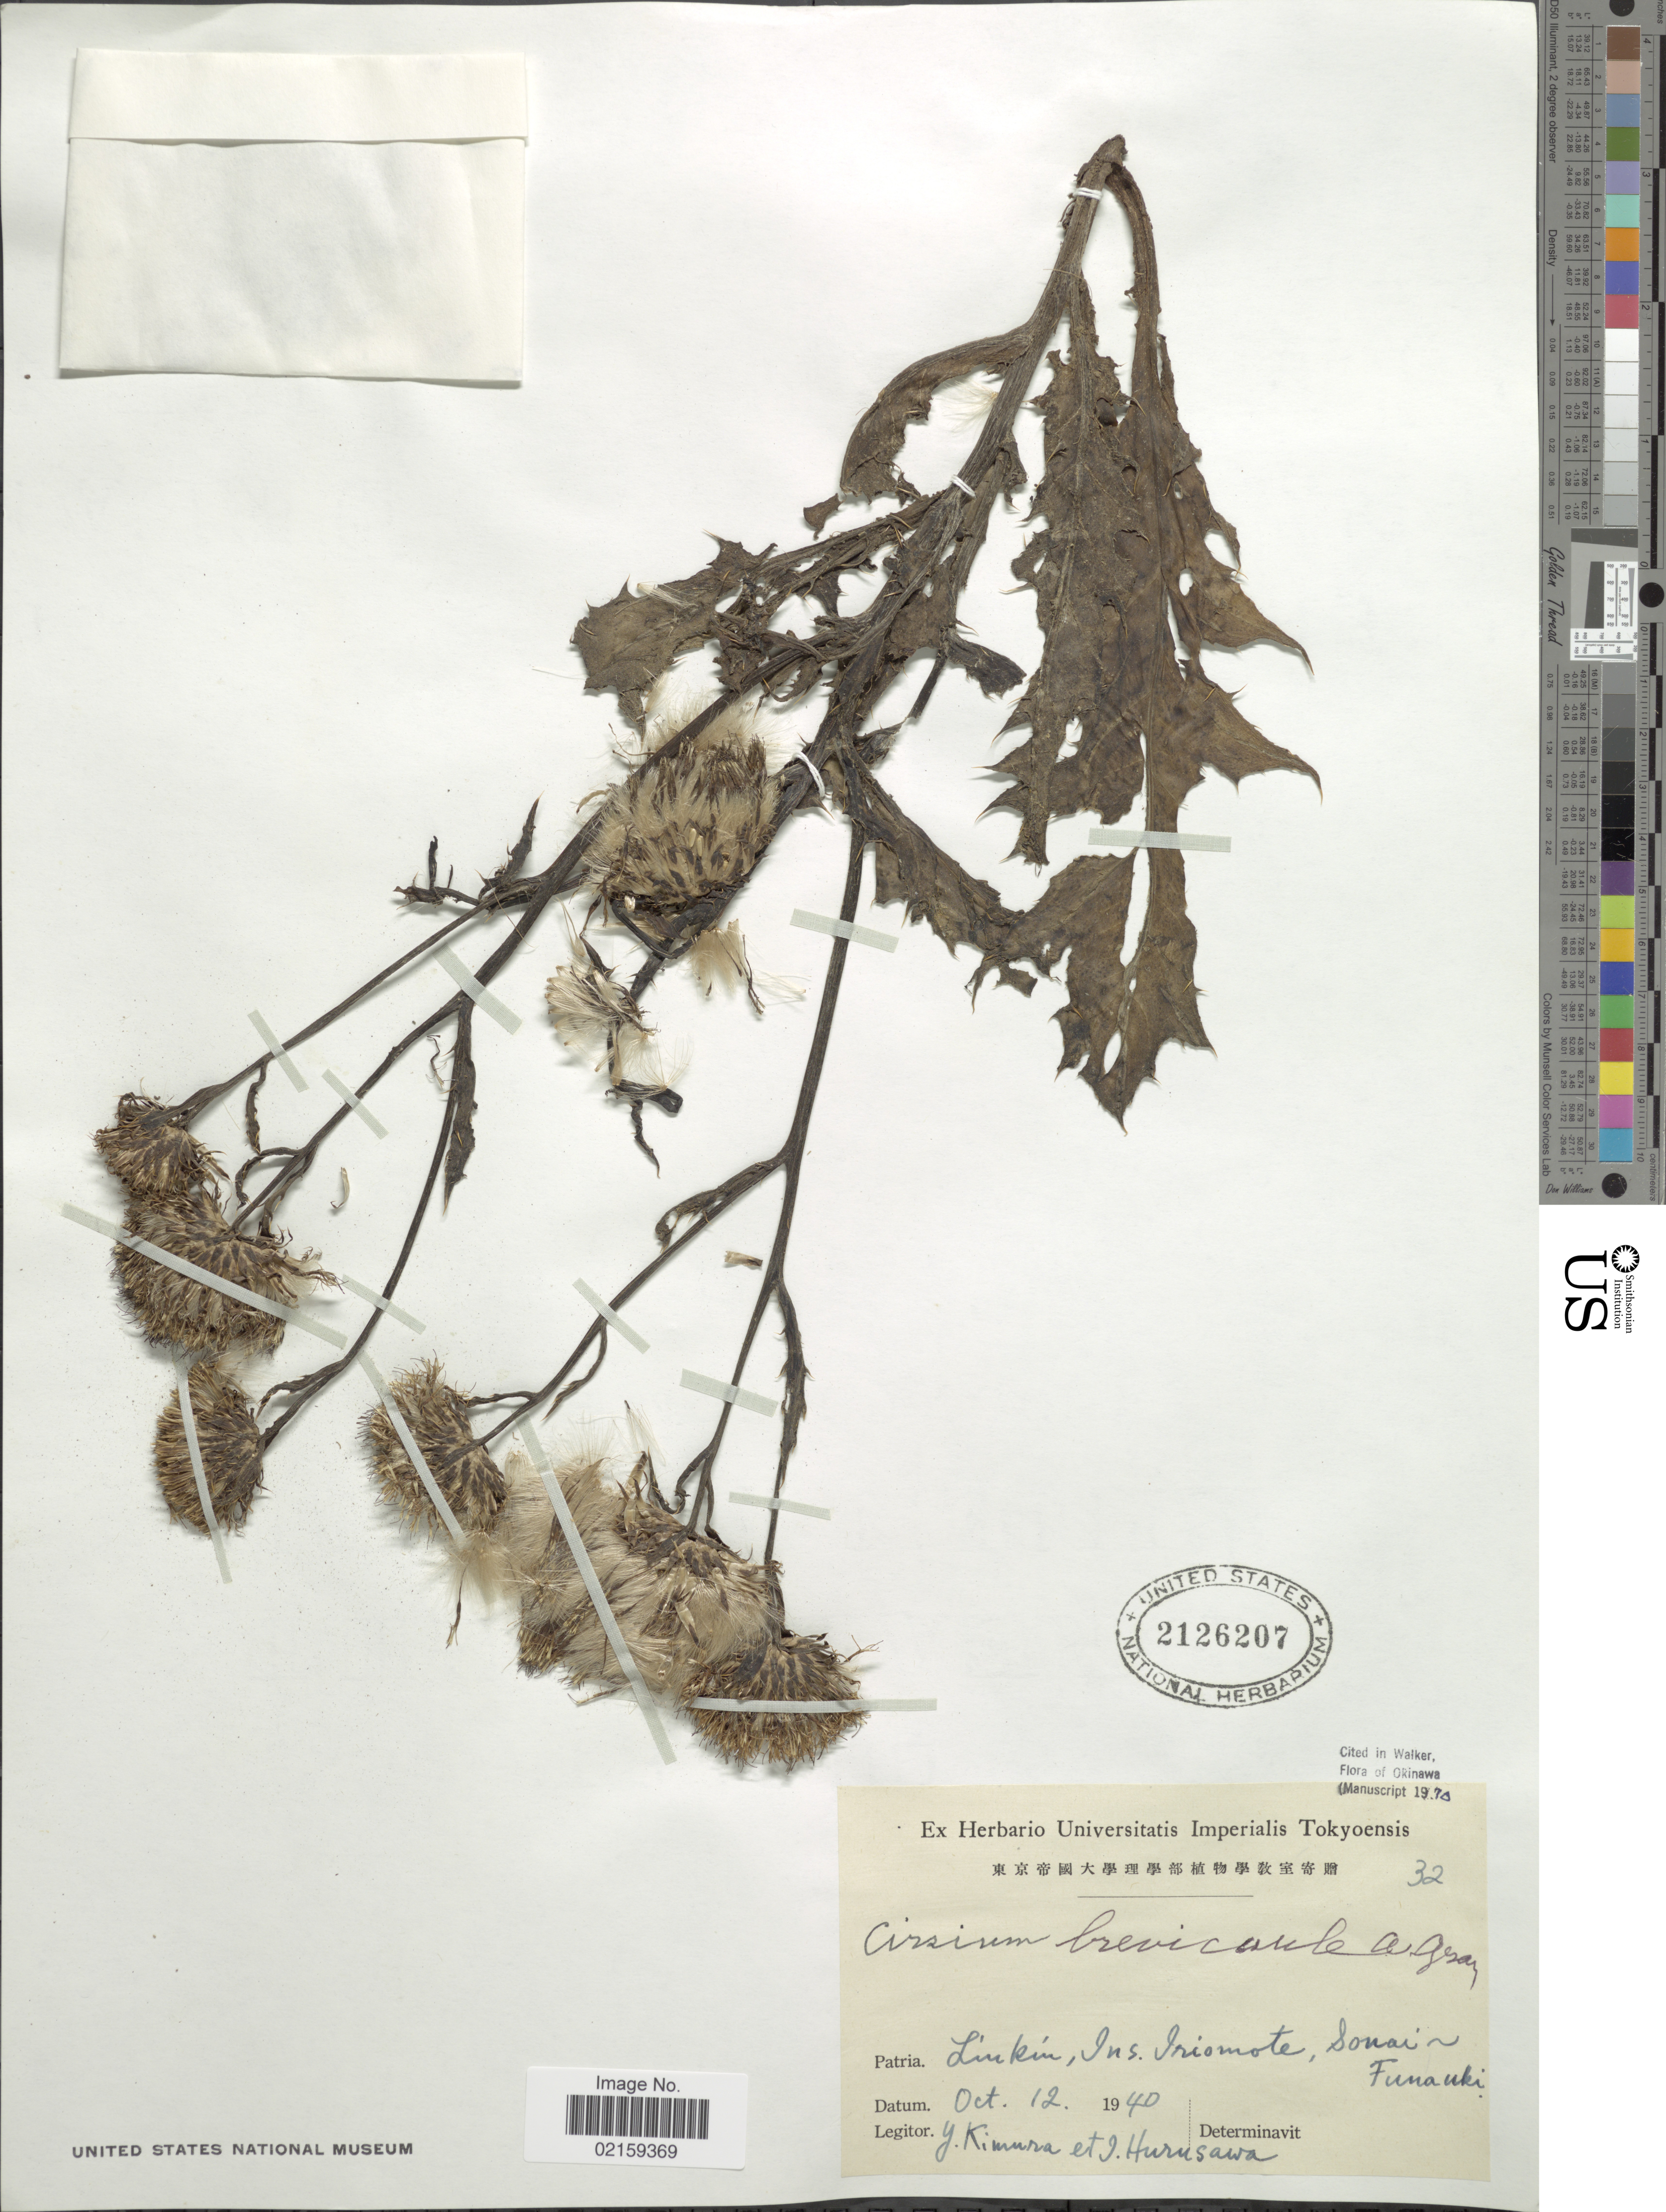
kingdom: Plantae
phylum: Tracheophyta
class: Magnoliopsida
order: Asterales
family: Asteraceae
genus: Cirsium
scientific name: Cirsium brevicaule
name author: A. Gray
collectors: Y. Kimura & I. Hurusawa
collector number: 32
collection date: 1940-10-12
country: Japan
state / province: Okinawa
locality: Patria. Linkin, Ins. Iriomote, Sonain Funauki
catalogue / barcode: US 2126207